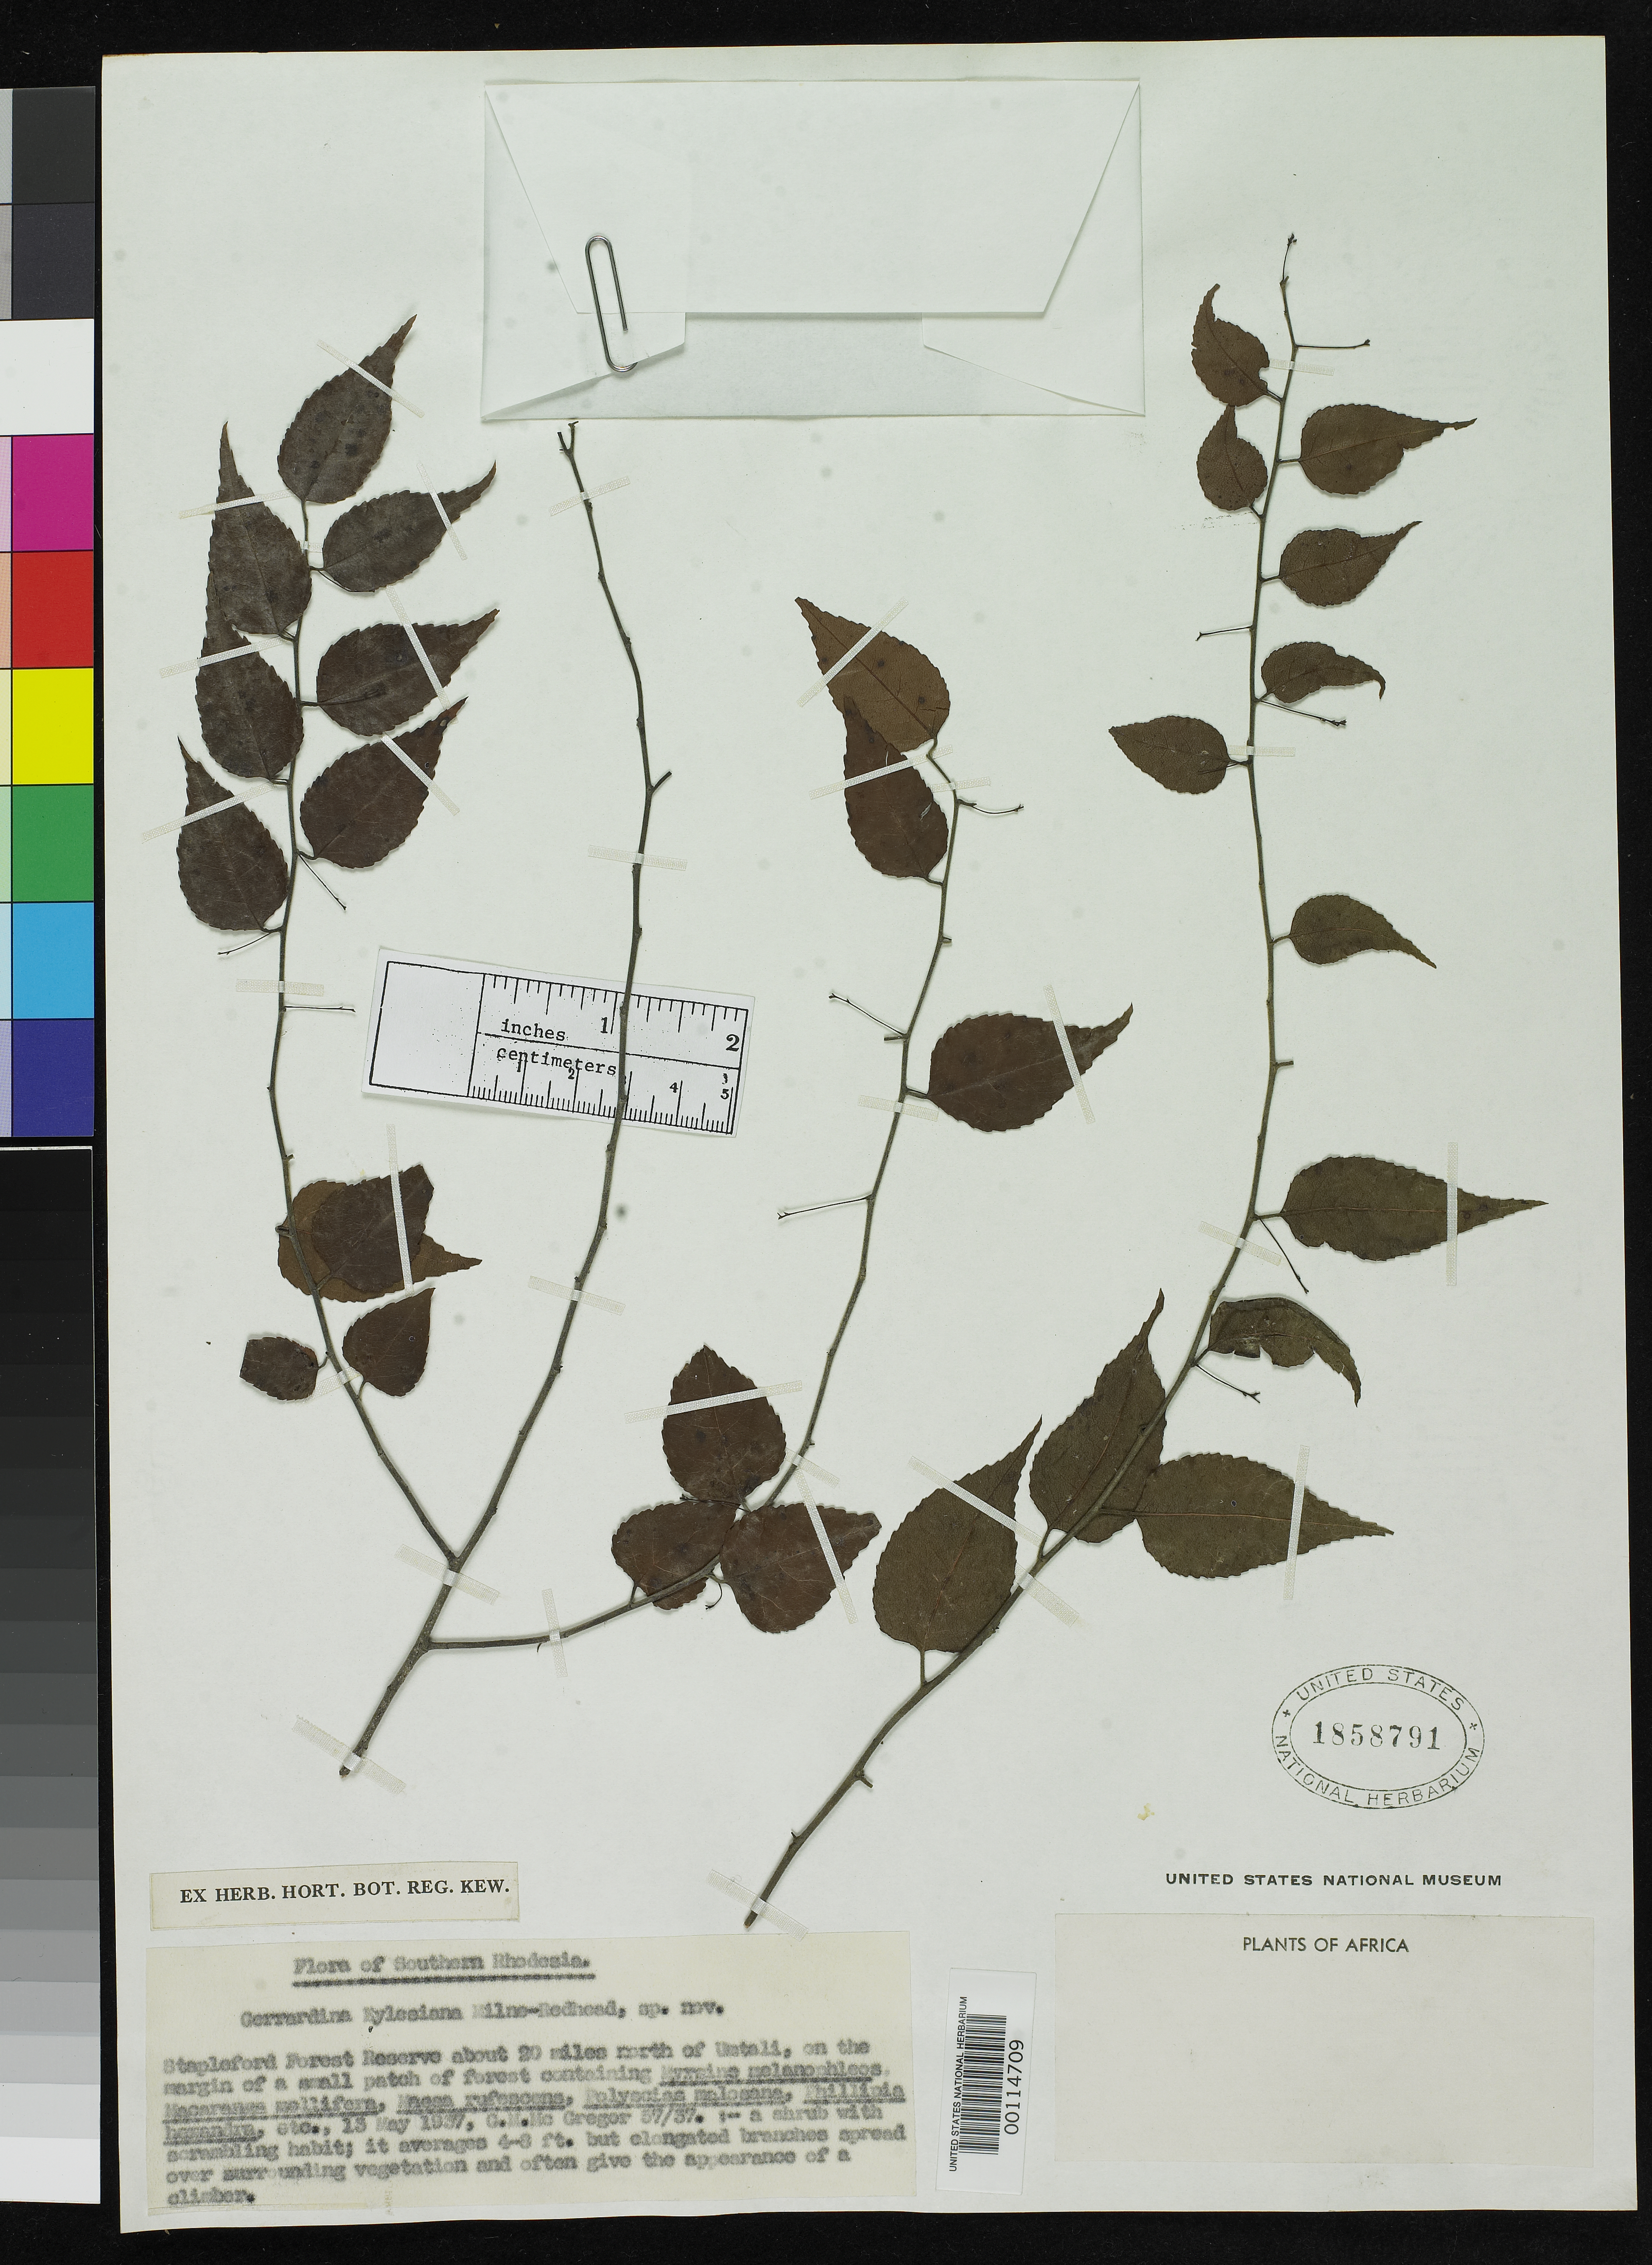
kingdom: Plantae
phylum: Tracheophyta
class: Magnoliopsida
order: Huerteales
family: Gerrardinaceae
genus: Gerrardina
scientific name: Gerrardina eylesiana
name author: Milne-Redh.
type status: Isotype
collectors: G. McGregor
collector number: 57/37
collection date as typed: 23 May 1937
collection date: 1937-05-23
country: Zimbabwe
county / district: Manicaland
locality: Stapleford Forest Reserve about 20 miles N of Umtali.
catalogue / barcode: US 1858791